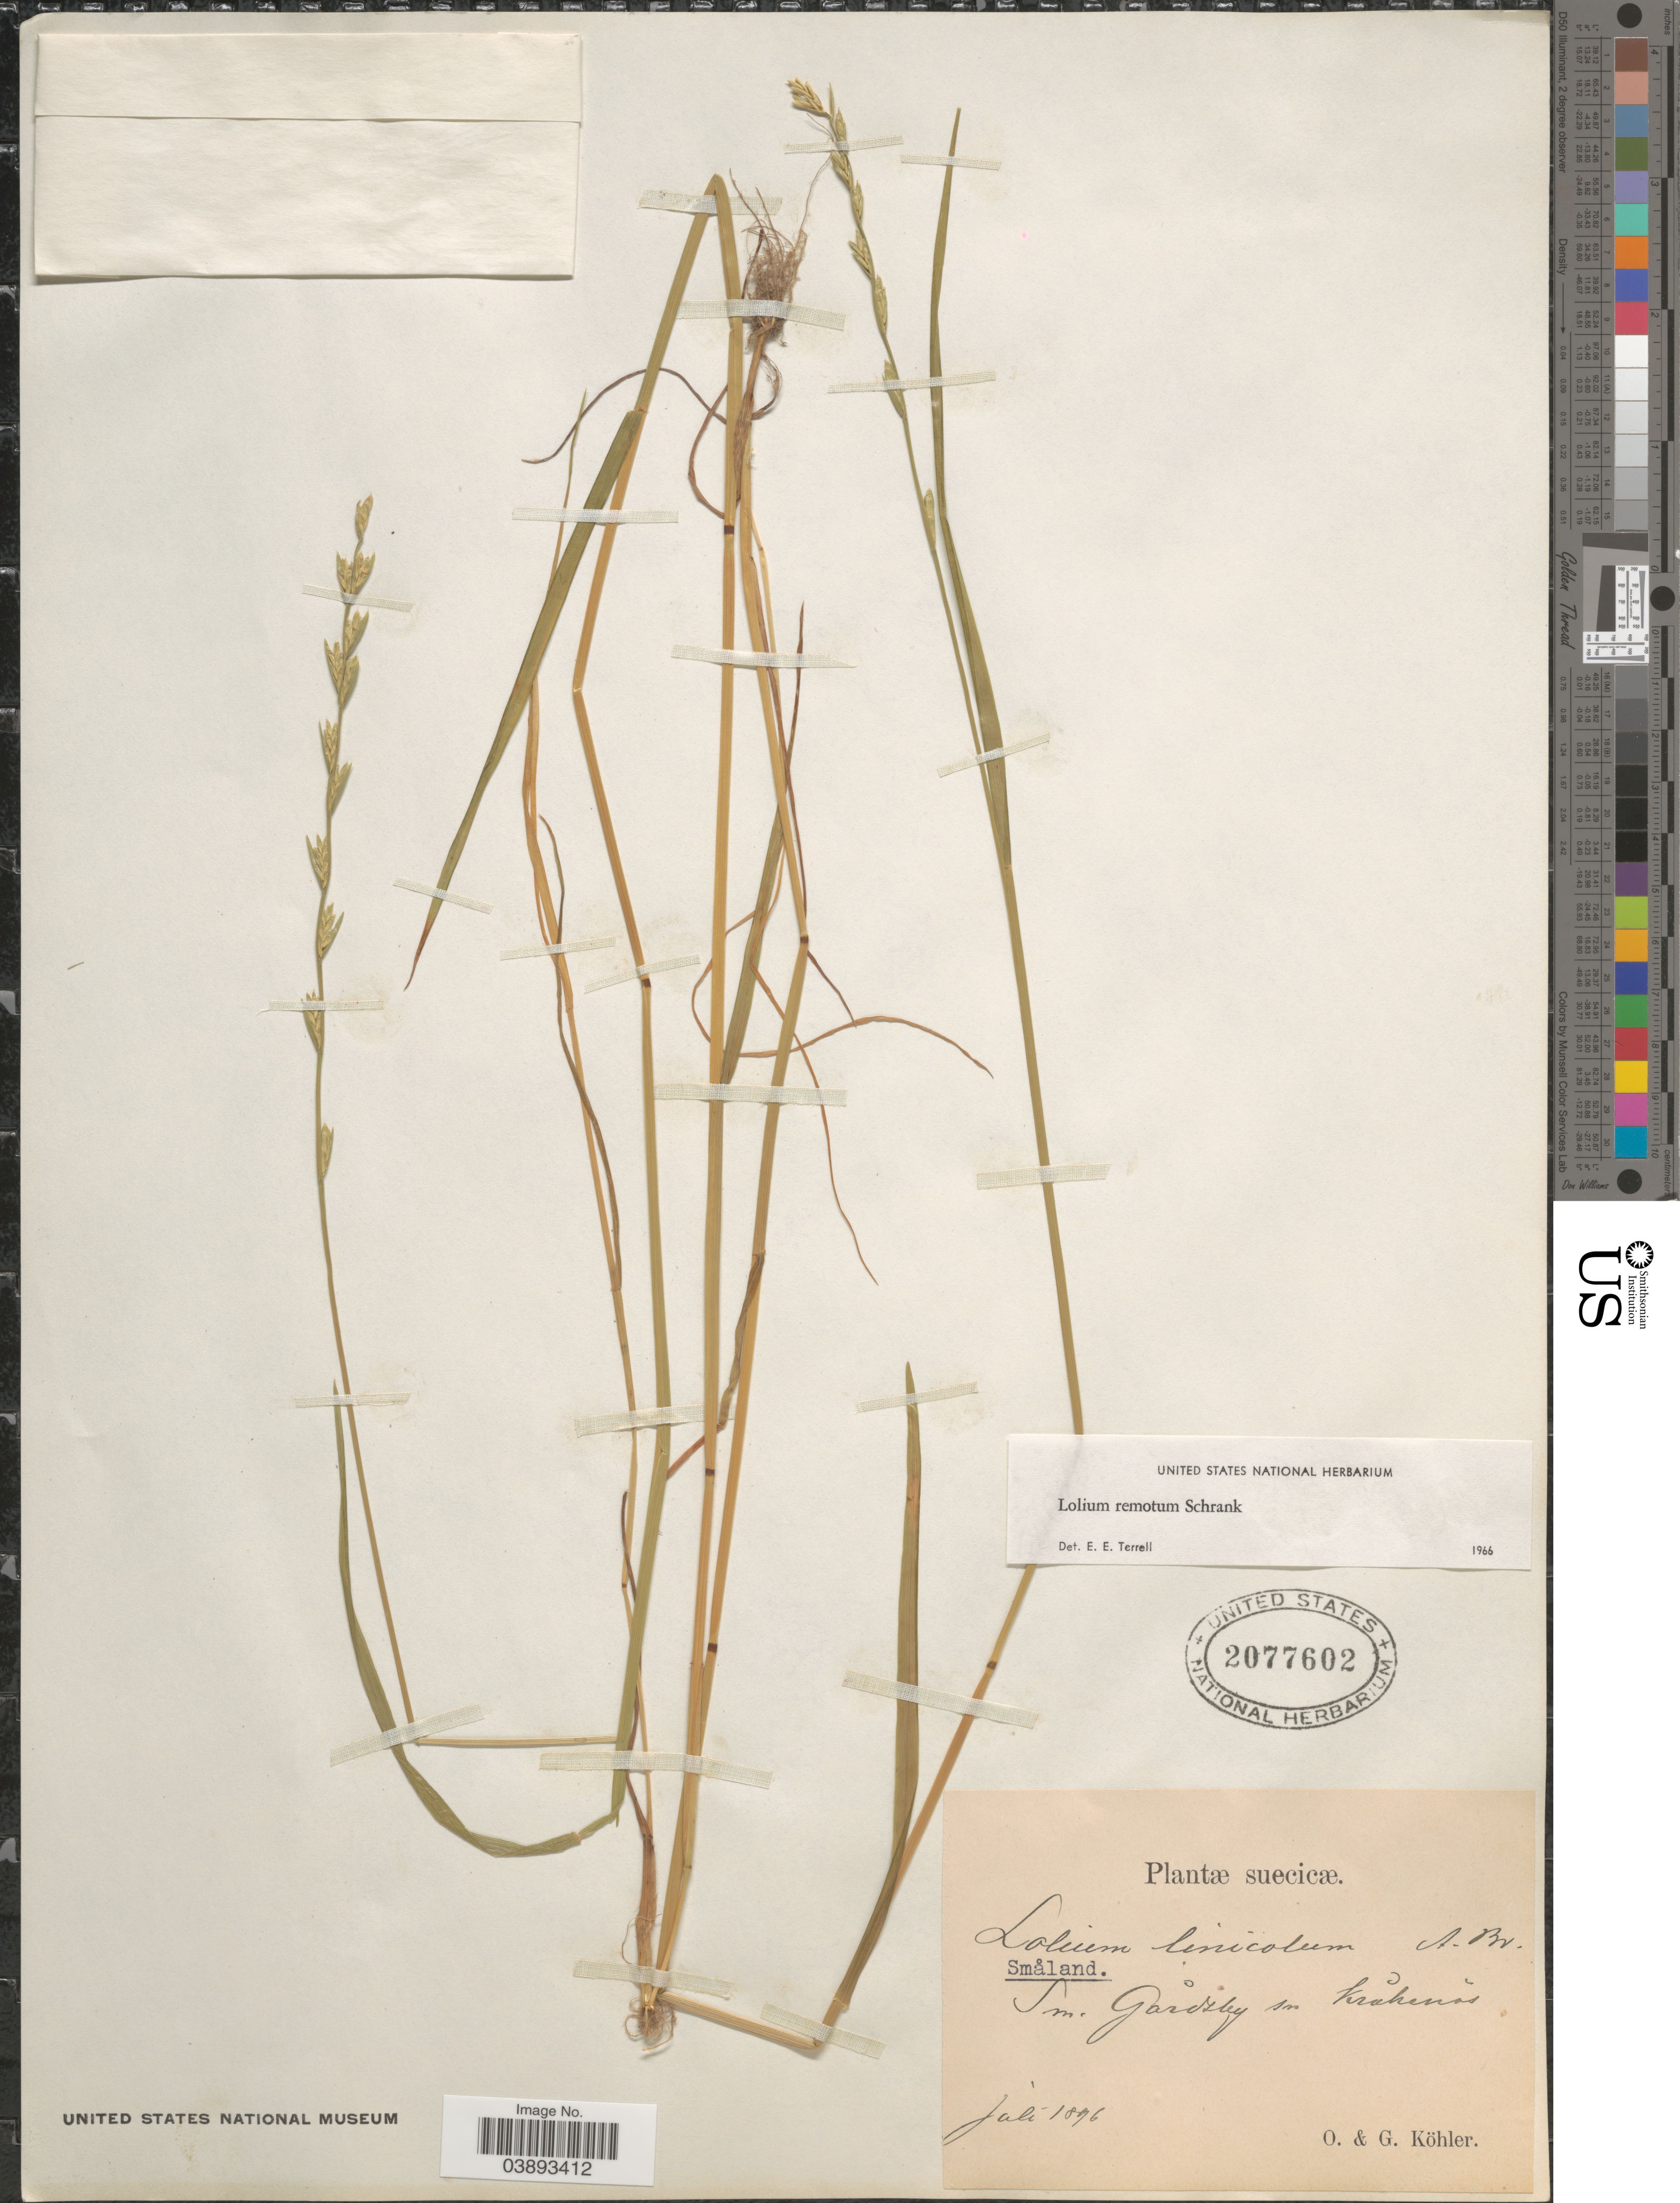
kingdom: Plantae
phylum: Tracheophyta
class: Liliopsida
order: Poales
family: Poaceae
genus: Lolium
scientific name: Lolium remotum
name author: Schrank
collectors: O. Köhler & G. Kohler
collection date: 1896-07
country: Sweden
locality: Suecicæ. Småland. Sm. Gårdsby sn kråkenäs.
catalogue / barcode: US 2077602